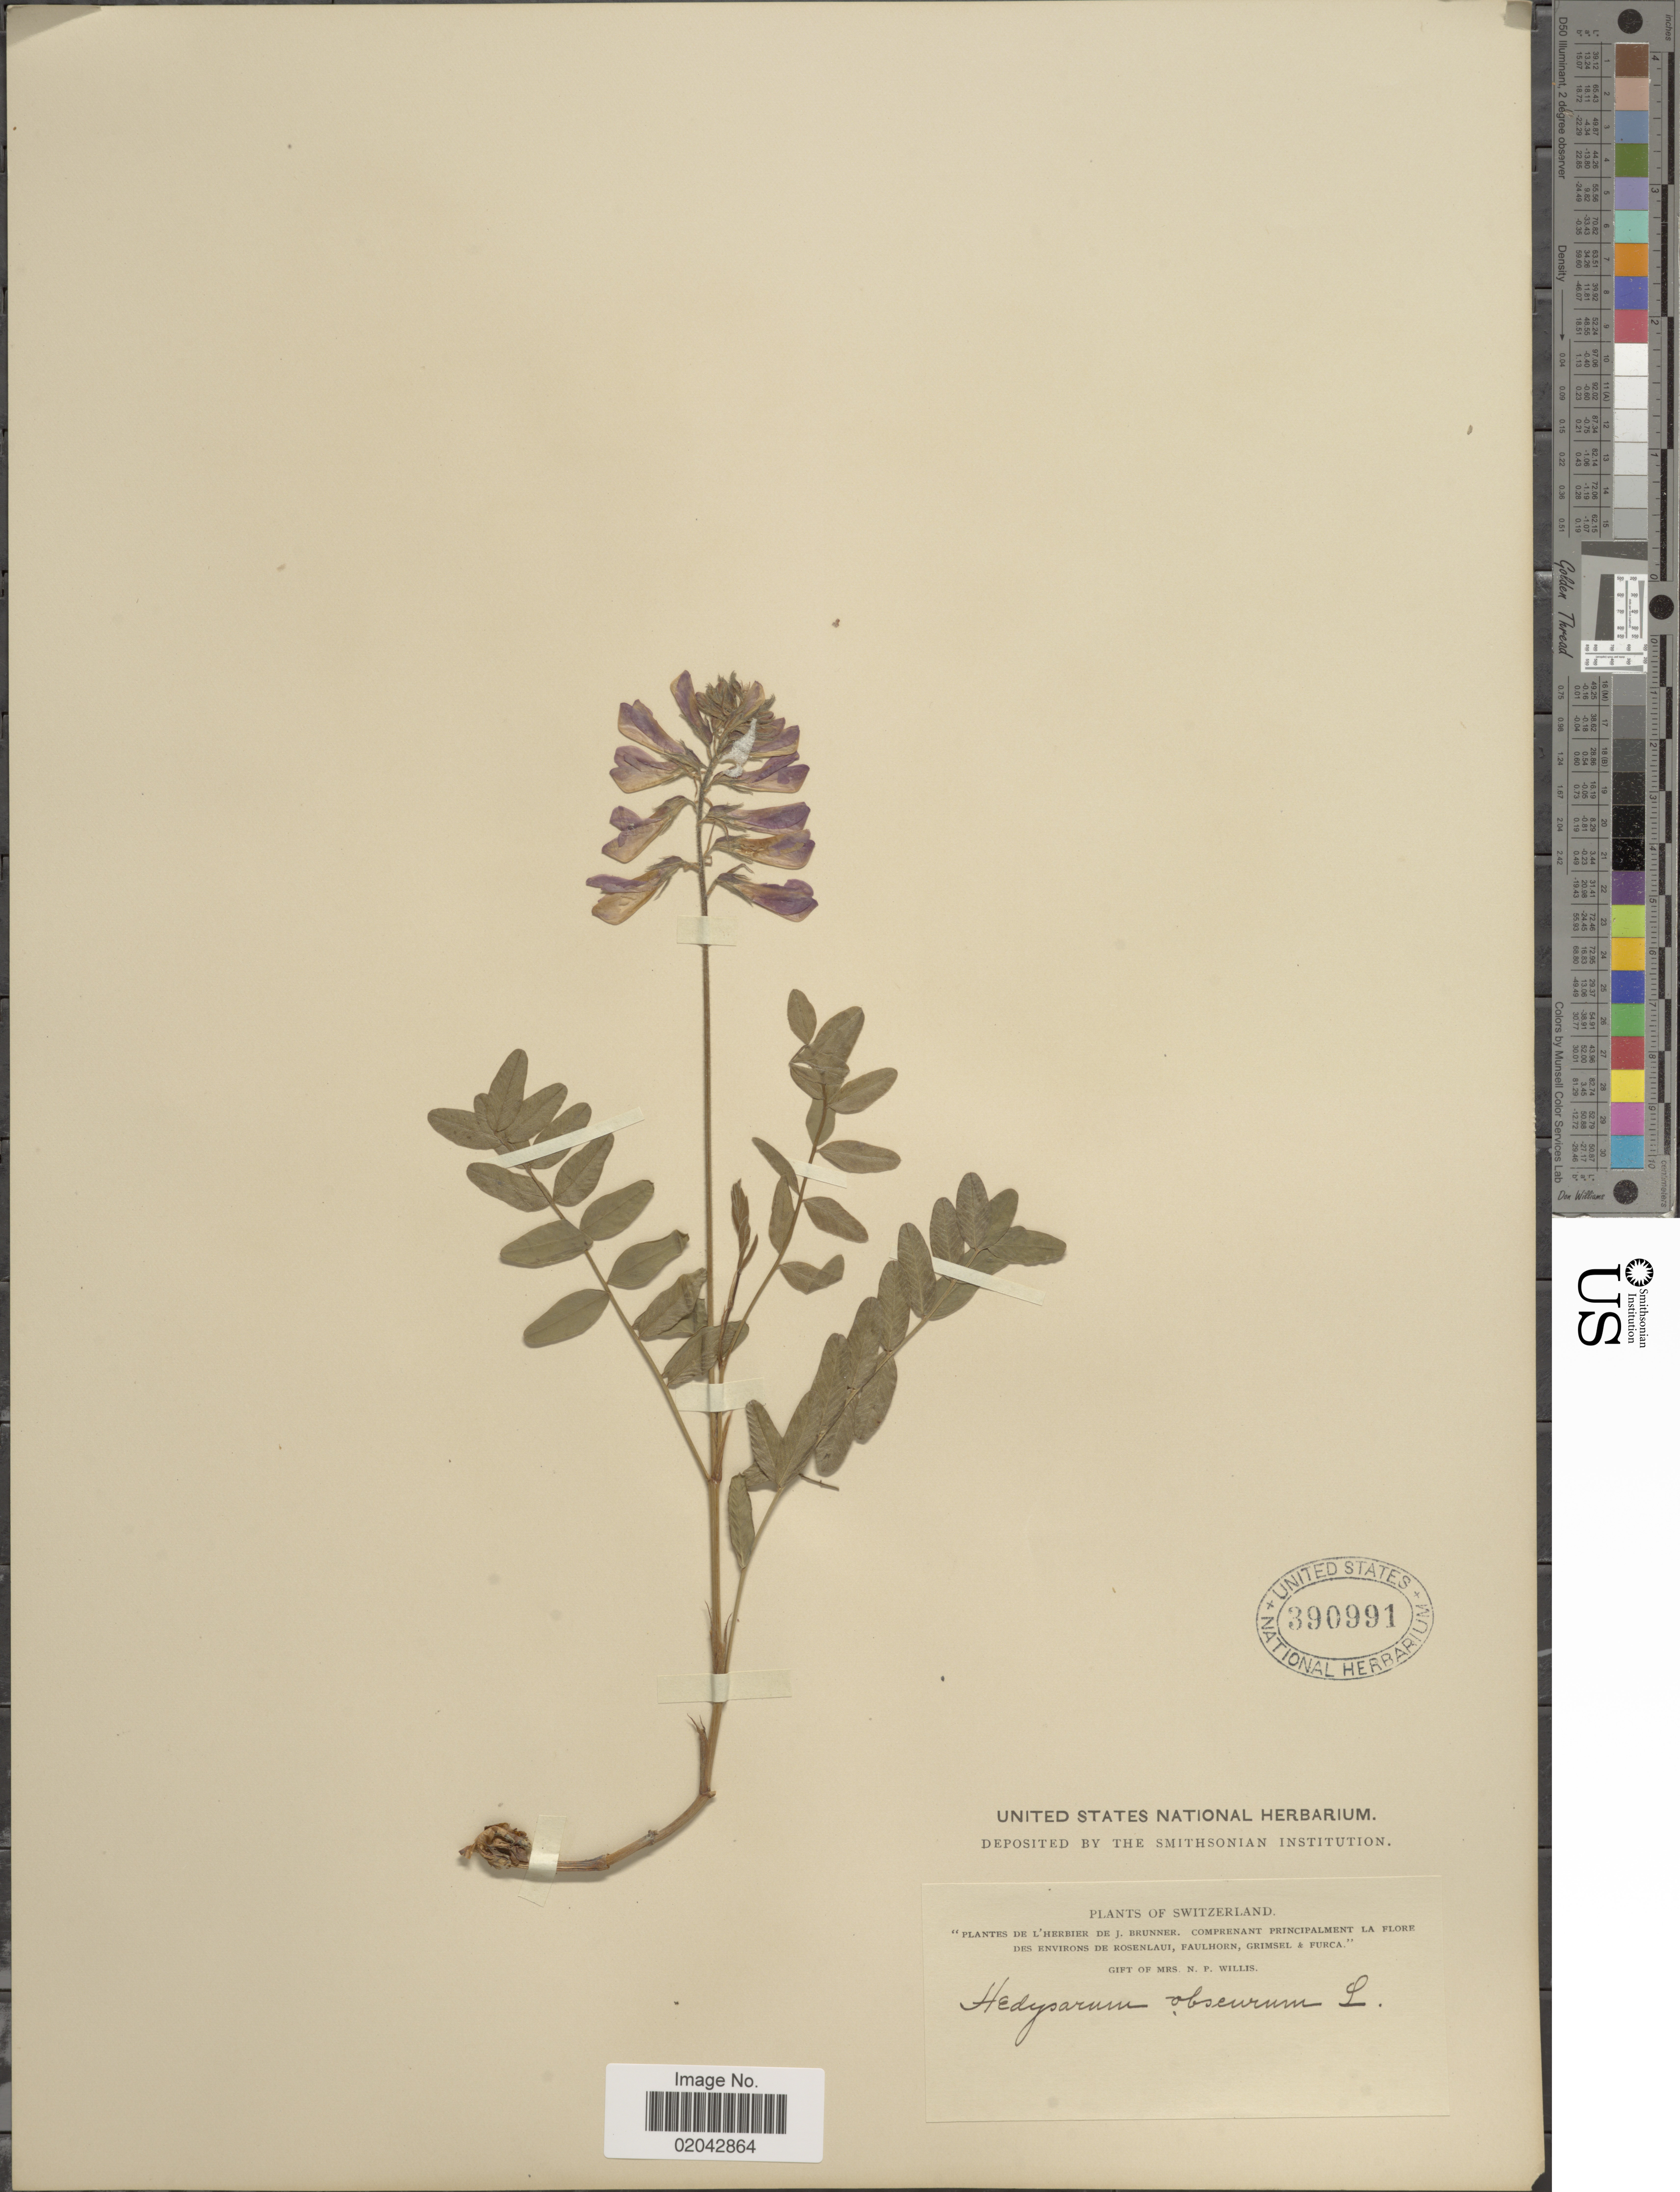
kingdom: Plantae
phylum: Tracheophyta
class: Magnoliopsida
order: Fabales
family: Fabaceae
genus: Hedysarum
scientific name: Hedysarum obscurum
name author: L.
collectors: J. Brunner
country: Switzerland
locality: Des environs de Rosenlaui, Faulhorn, Grimsel & Furca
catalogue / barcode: US 390991